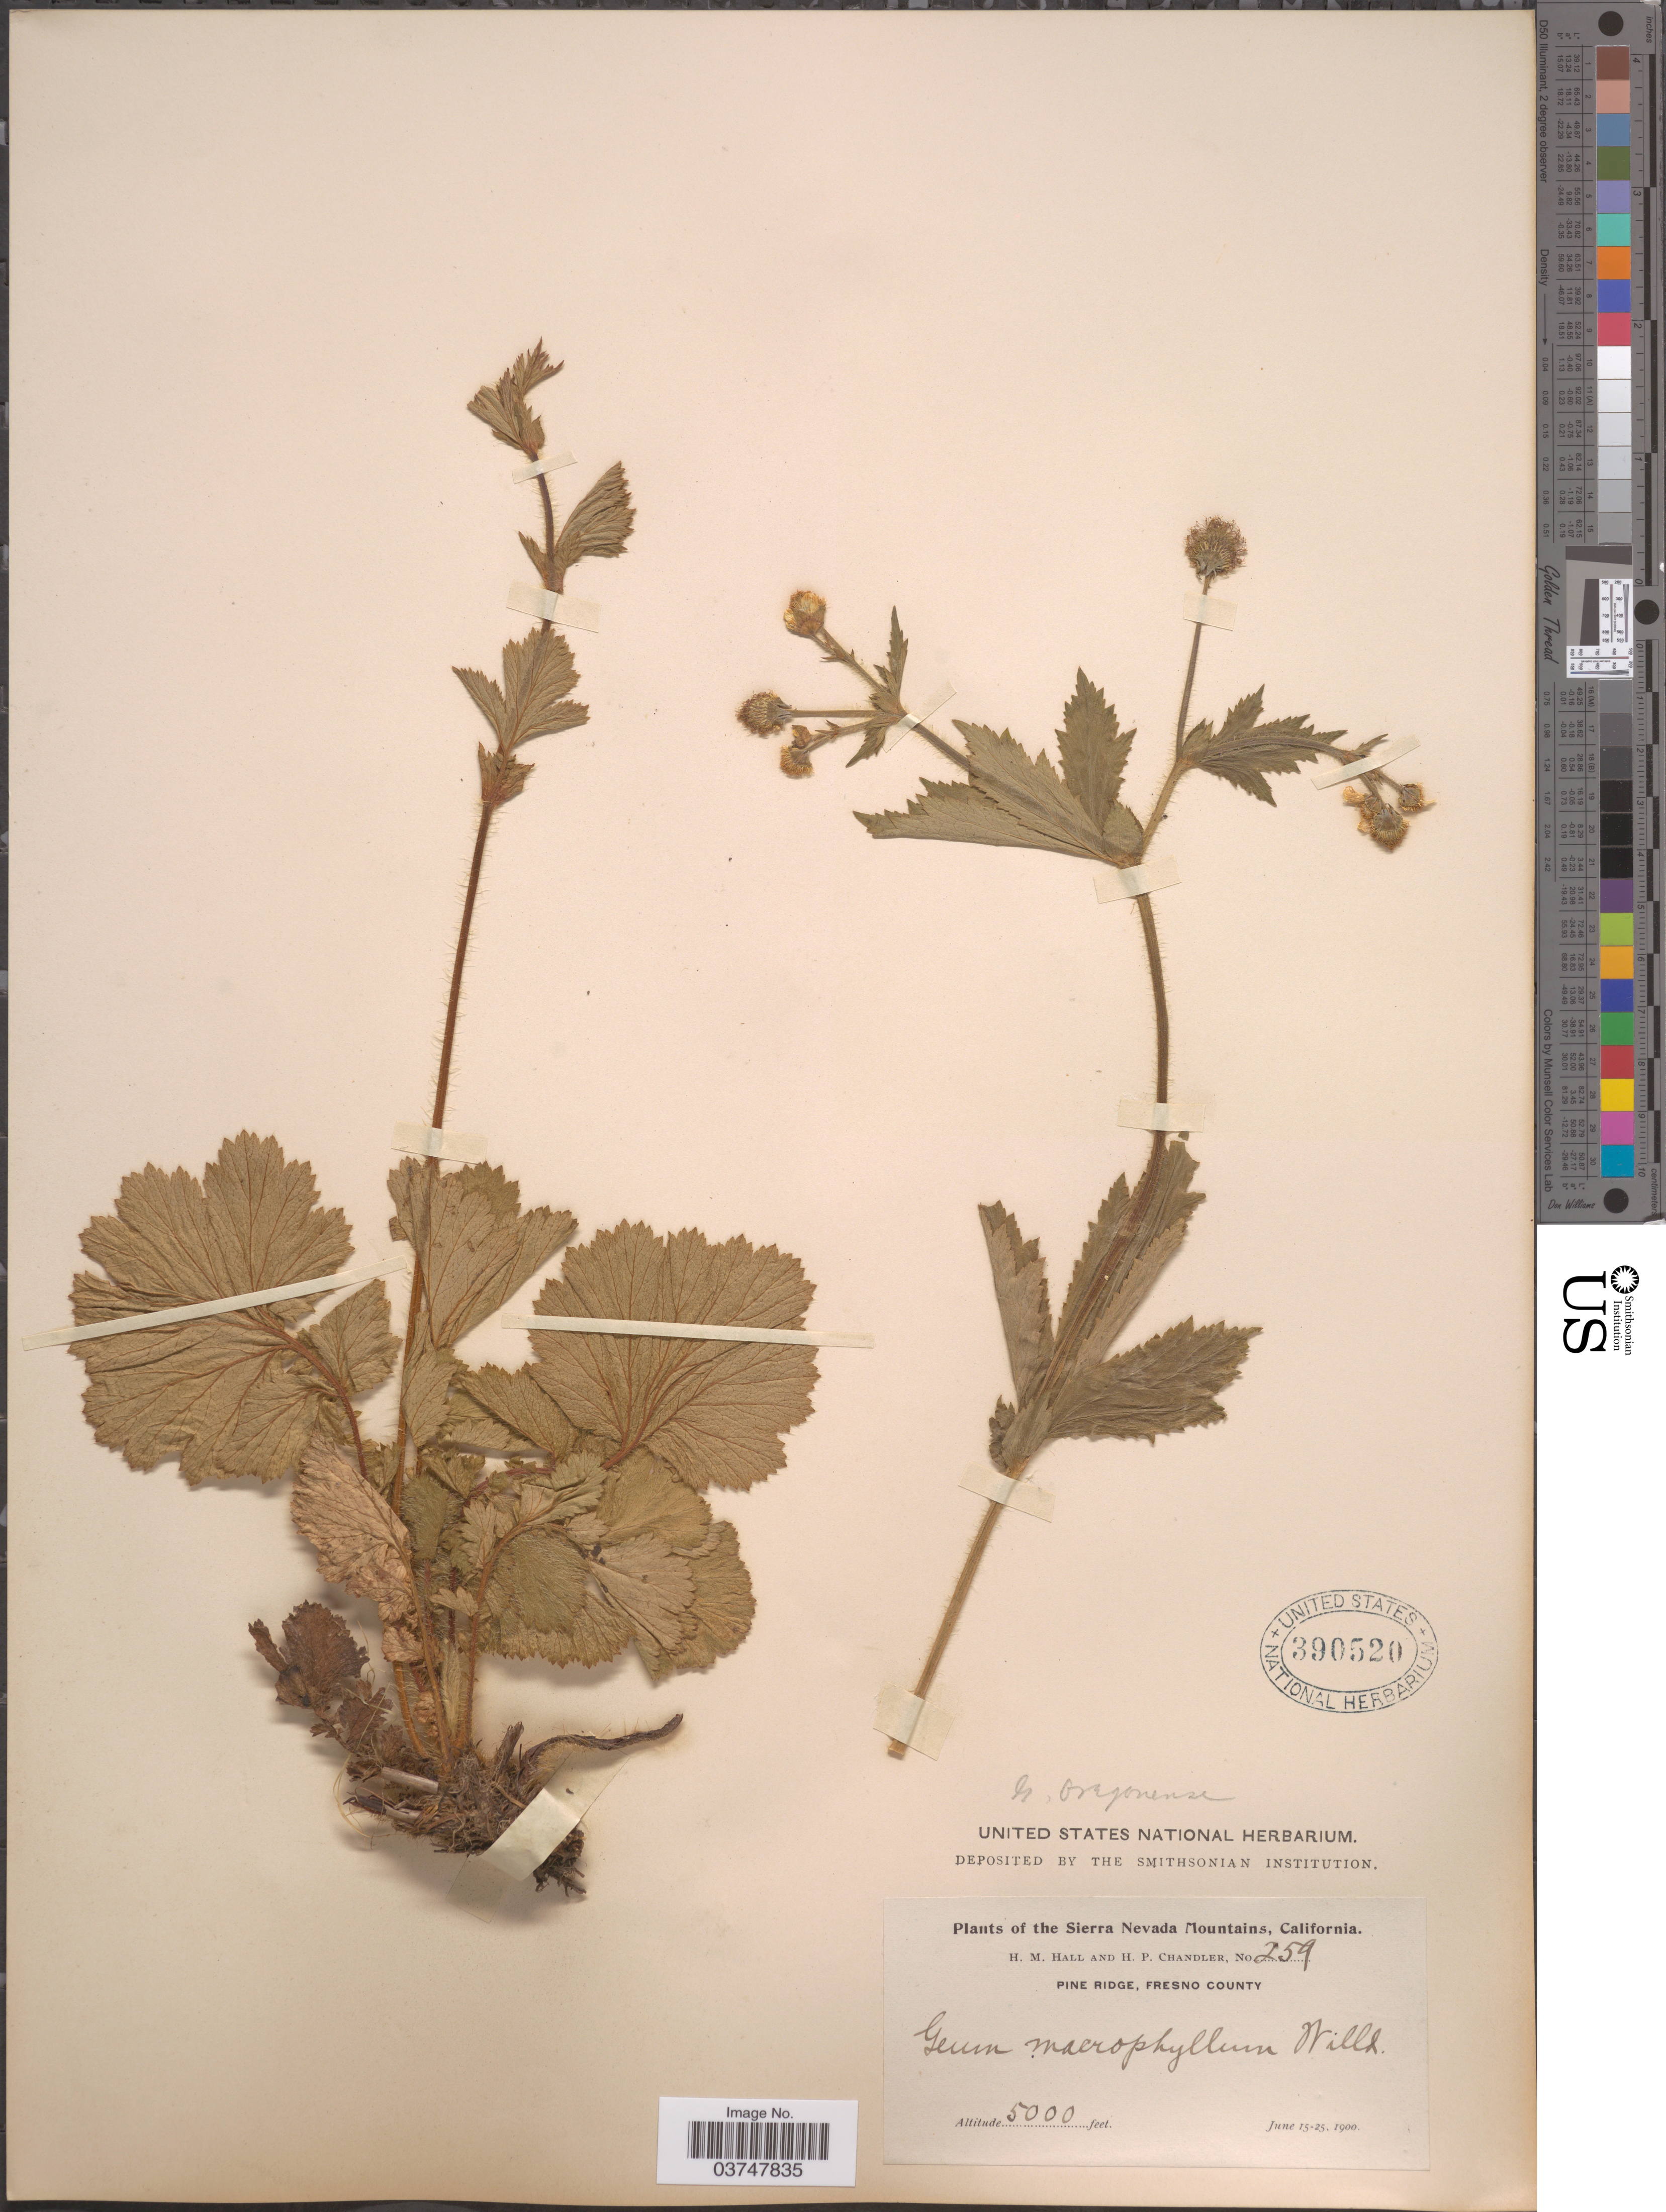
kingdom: Plantae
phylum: Tracheophyta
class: Magnoliopsida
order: Rosales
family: Rosaceae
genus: Geum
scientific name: Geum oregonense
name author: Rydb.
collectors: H. M. Hall & H. Chandler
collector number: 259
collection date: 1900-06-15/1900-06-25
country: United States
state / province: California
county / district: Fresno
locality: Sierra Nevada Mountains. Pine Ridge, Fresno County.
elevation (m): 1524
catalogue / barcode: US 390520